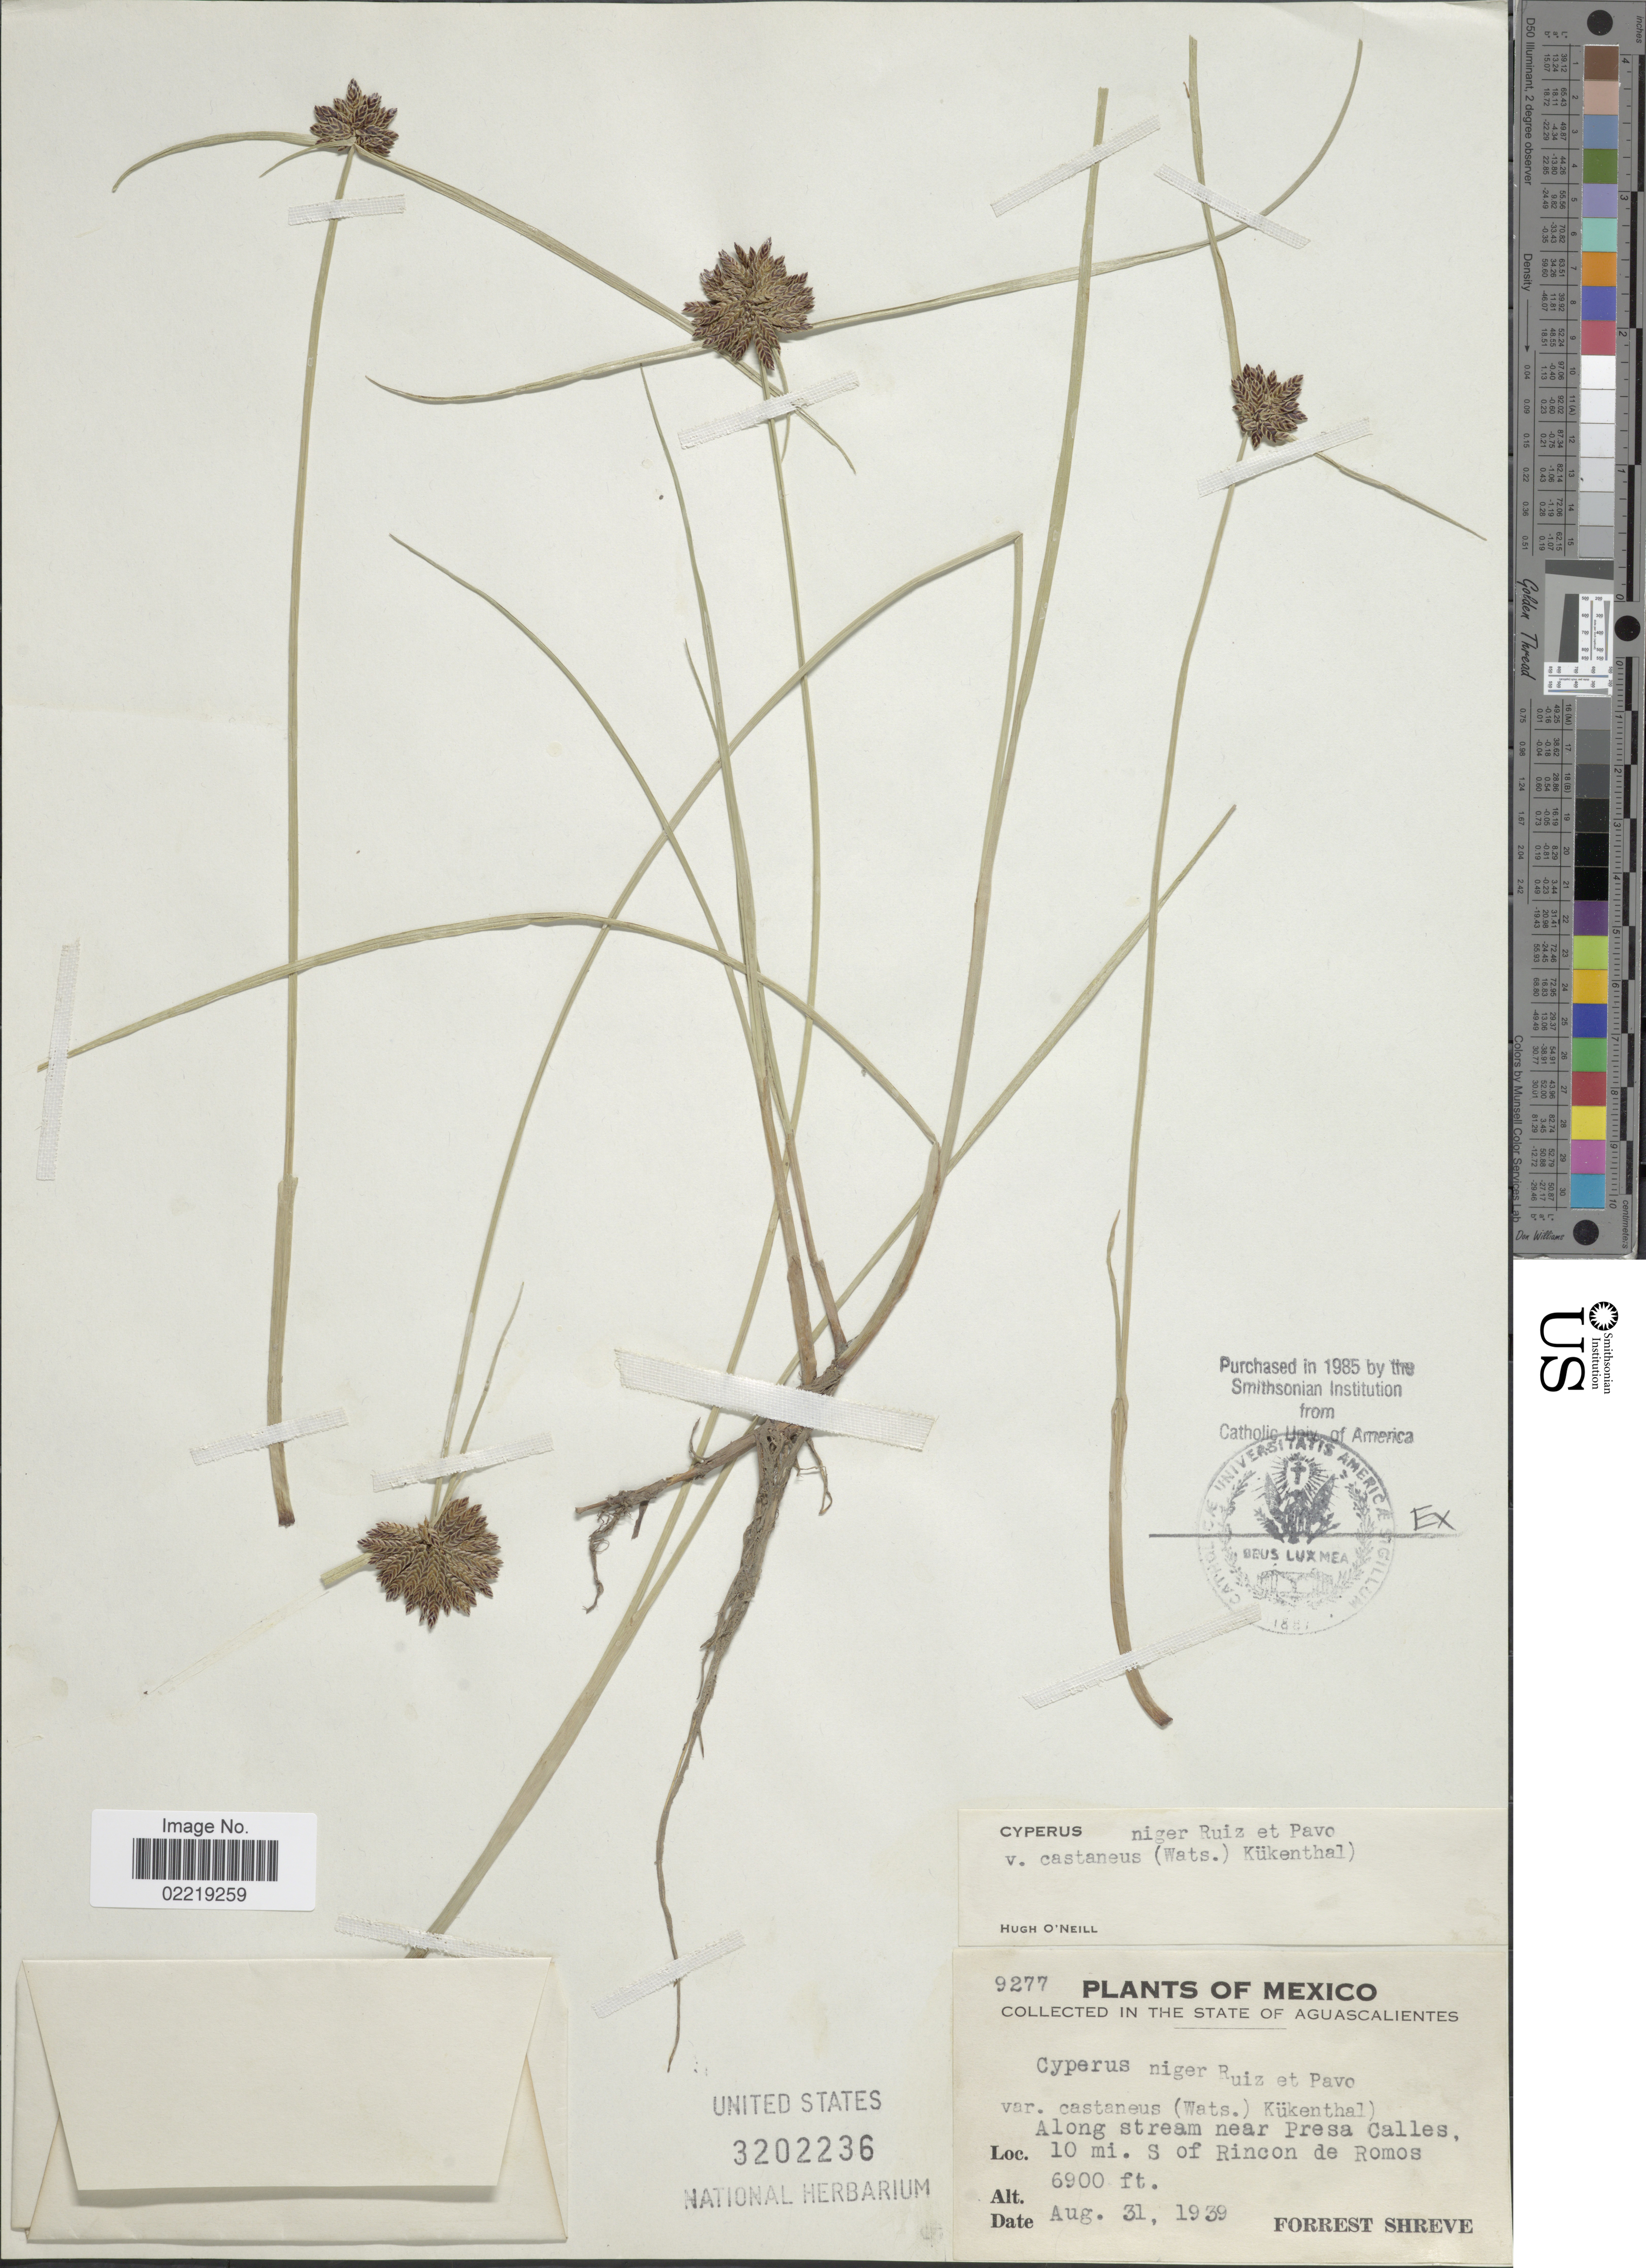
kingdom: Plantae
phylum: Tracheophyta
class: Liliopsida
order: Poales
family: Cyperaceae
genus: Cyperus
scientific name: Cyperus niger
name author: Ruiz & Pav.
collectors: F. Shreve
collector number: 9277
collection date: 1939-08-31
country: Mexico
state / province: Aguascalientes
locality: In the State of Aguascalientes, along stream near Presa Calles, 10 mi. S. of Rincon de Romos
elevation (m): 2103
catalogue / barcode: US 3202236